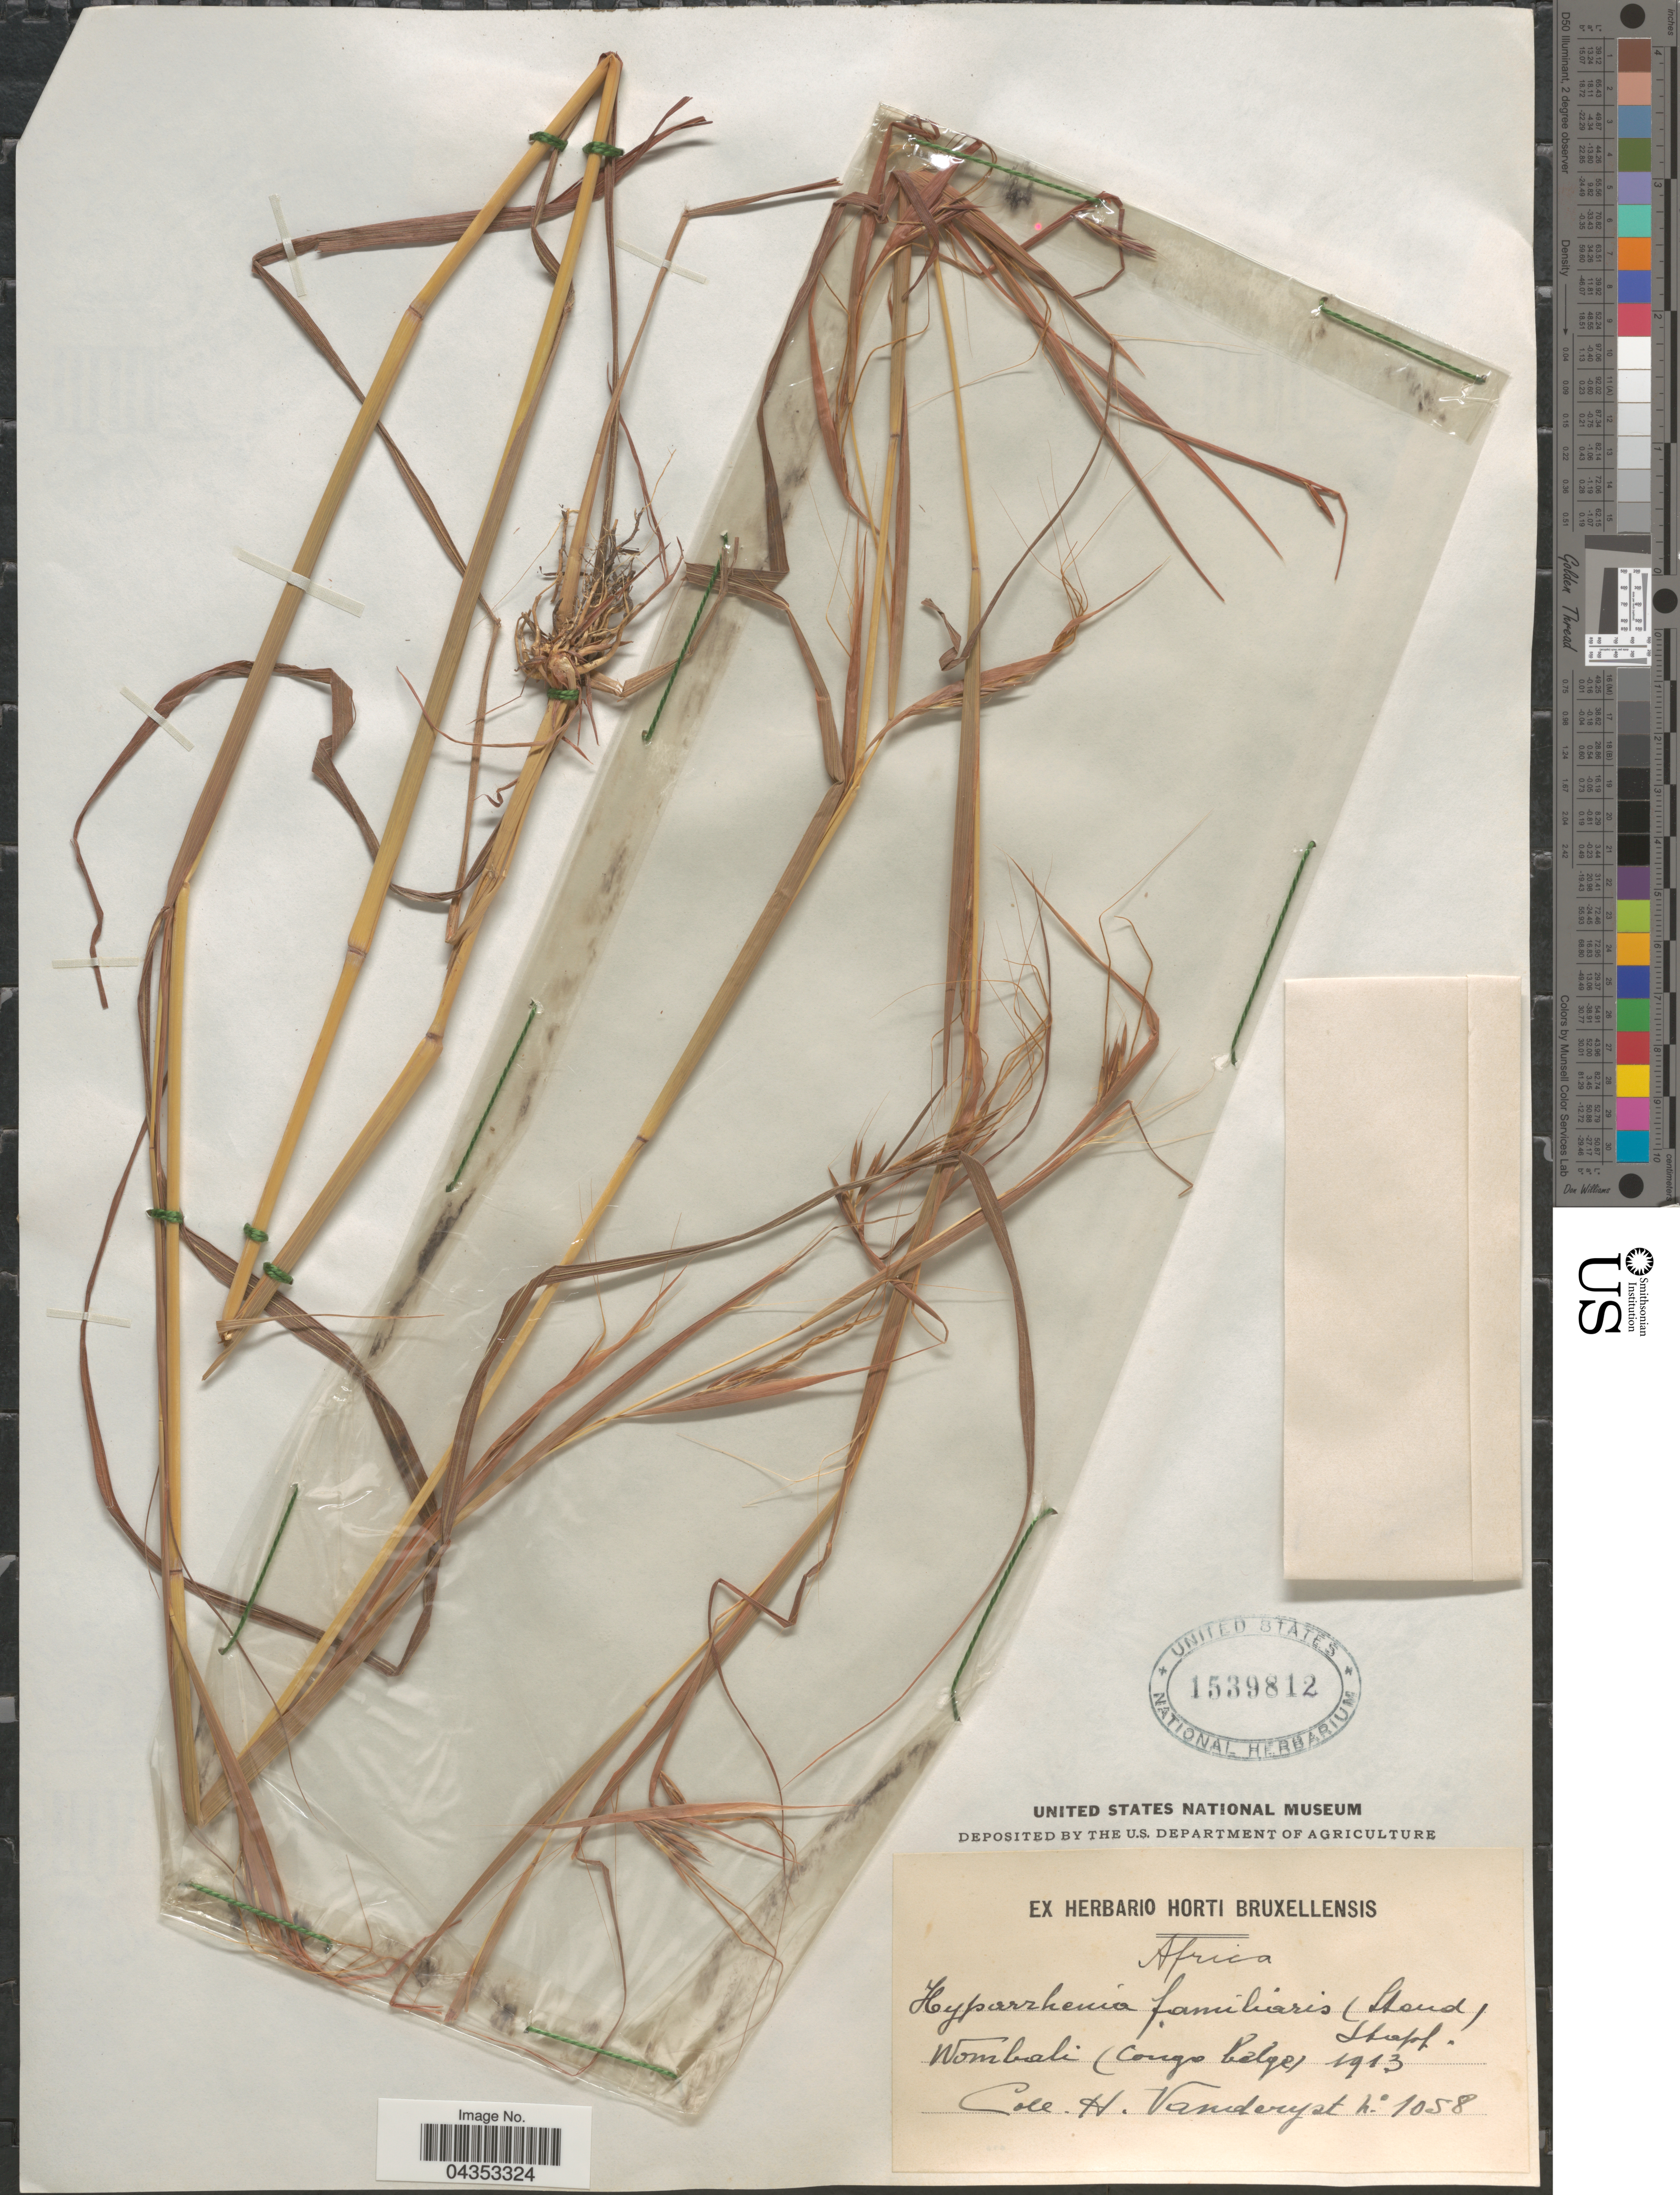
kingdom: Plantae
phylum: Tracheophyta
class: Liliopsida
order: Poales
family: Poaceae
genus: Hyparrhenia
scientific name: Hyparrhenia familiaris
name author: (Steud.) Stapf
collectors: H. J. R. Vanderyst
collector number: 1058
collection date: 1913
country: Congo, Democratic Republic of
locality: Wombali (Congo belge).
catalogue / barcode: US 1539812